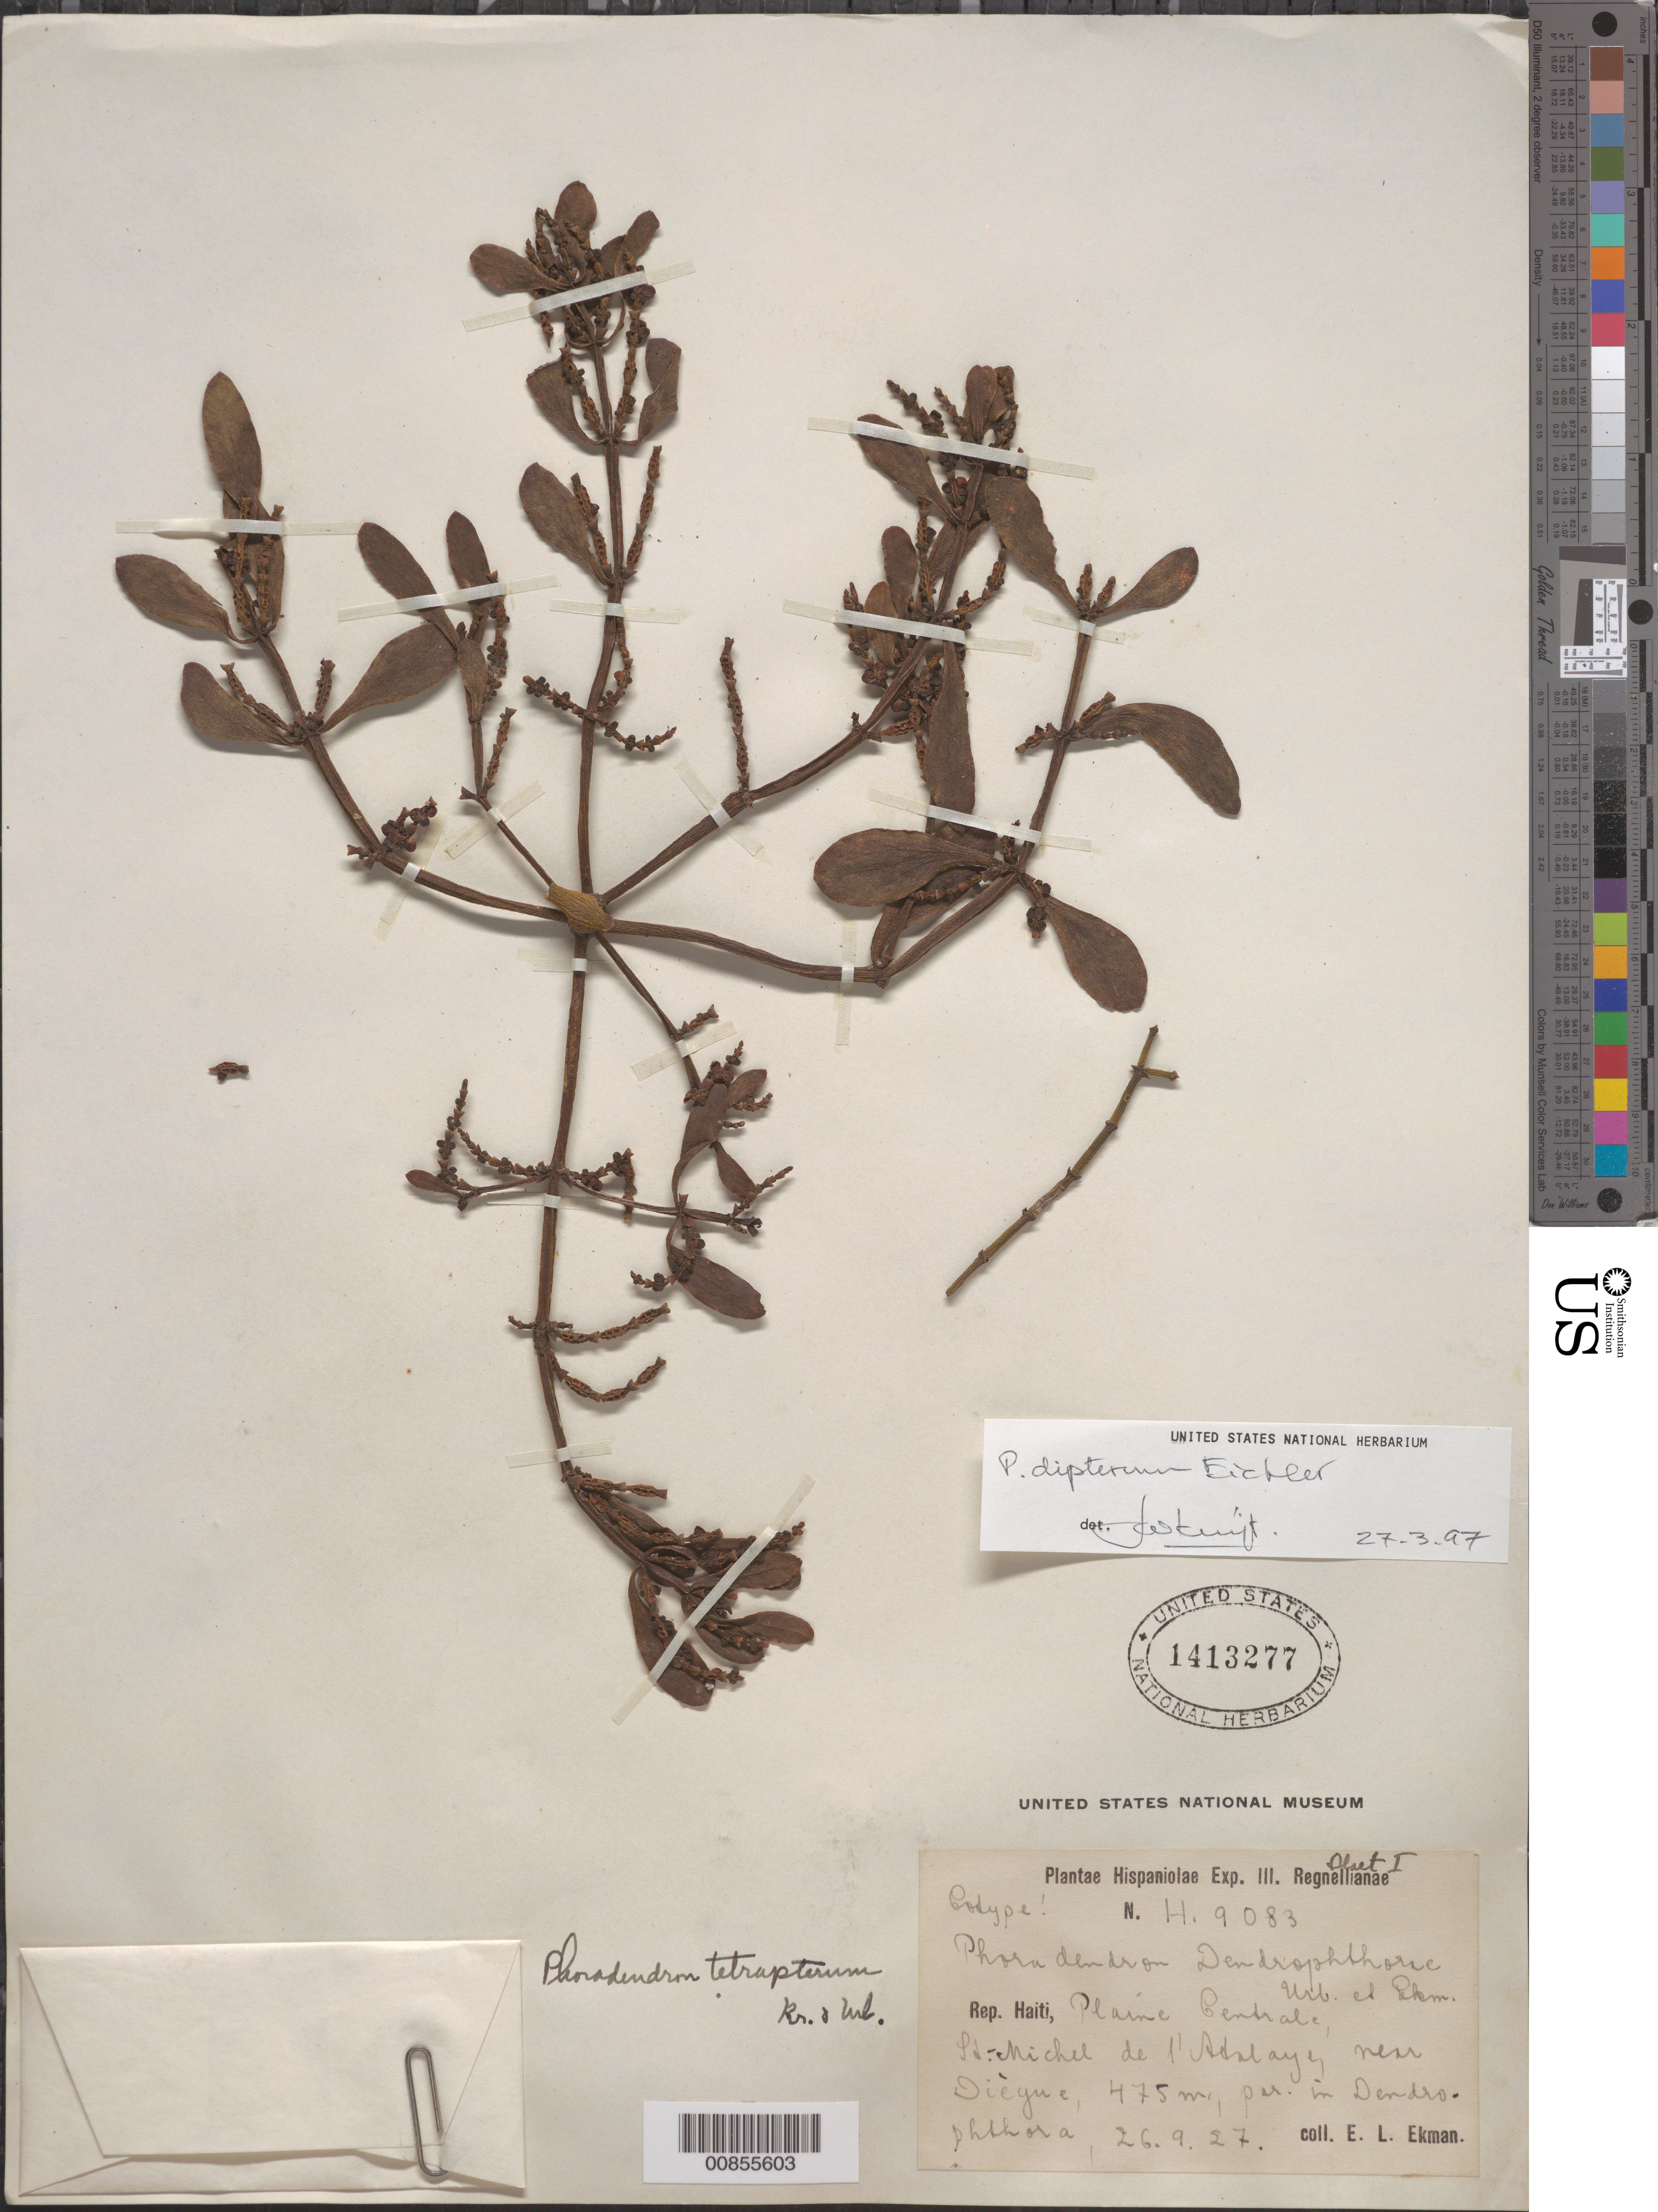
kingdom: Plantae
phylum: Tracheophyta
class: Magnoliopsida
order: Santalales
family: Viscaceae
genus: Phoradendron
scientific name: Phoradendron dipterum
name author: Eichler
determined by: Kuijt, Job, (CANADA)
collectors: E. L. Ekman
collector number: H 9083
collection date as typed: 26 Sep 1927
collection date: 1927-09-26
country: Haiti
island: Hispaniola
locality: Plaine Centrale, St. Michel de l'Atalaye near Diègue.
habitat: In Dendrophthora.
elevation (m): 475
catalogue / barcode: US 1413277